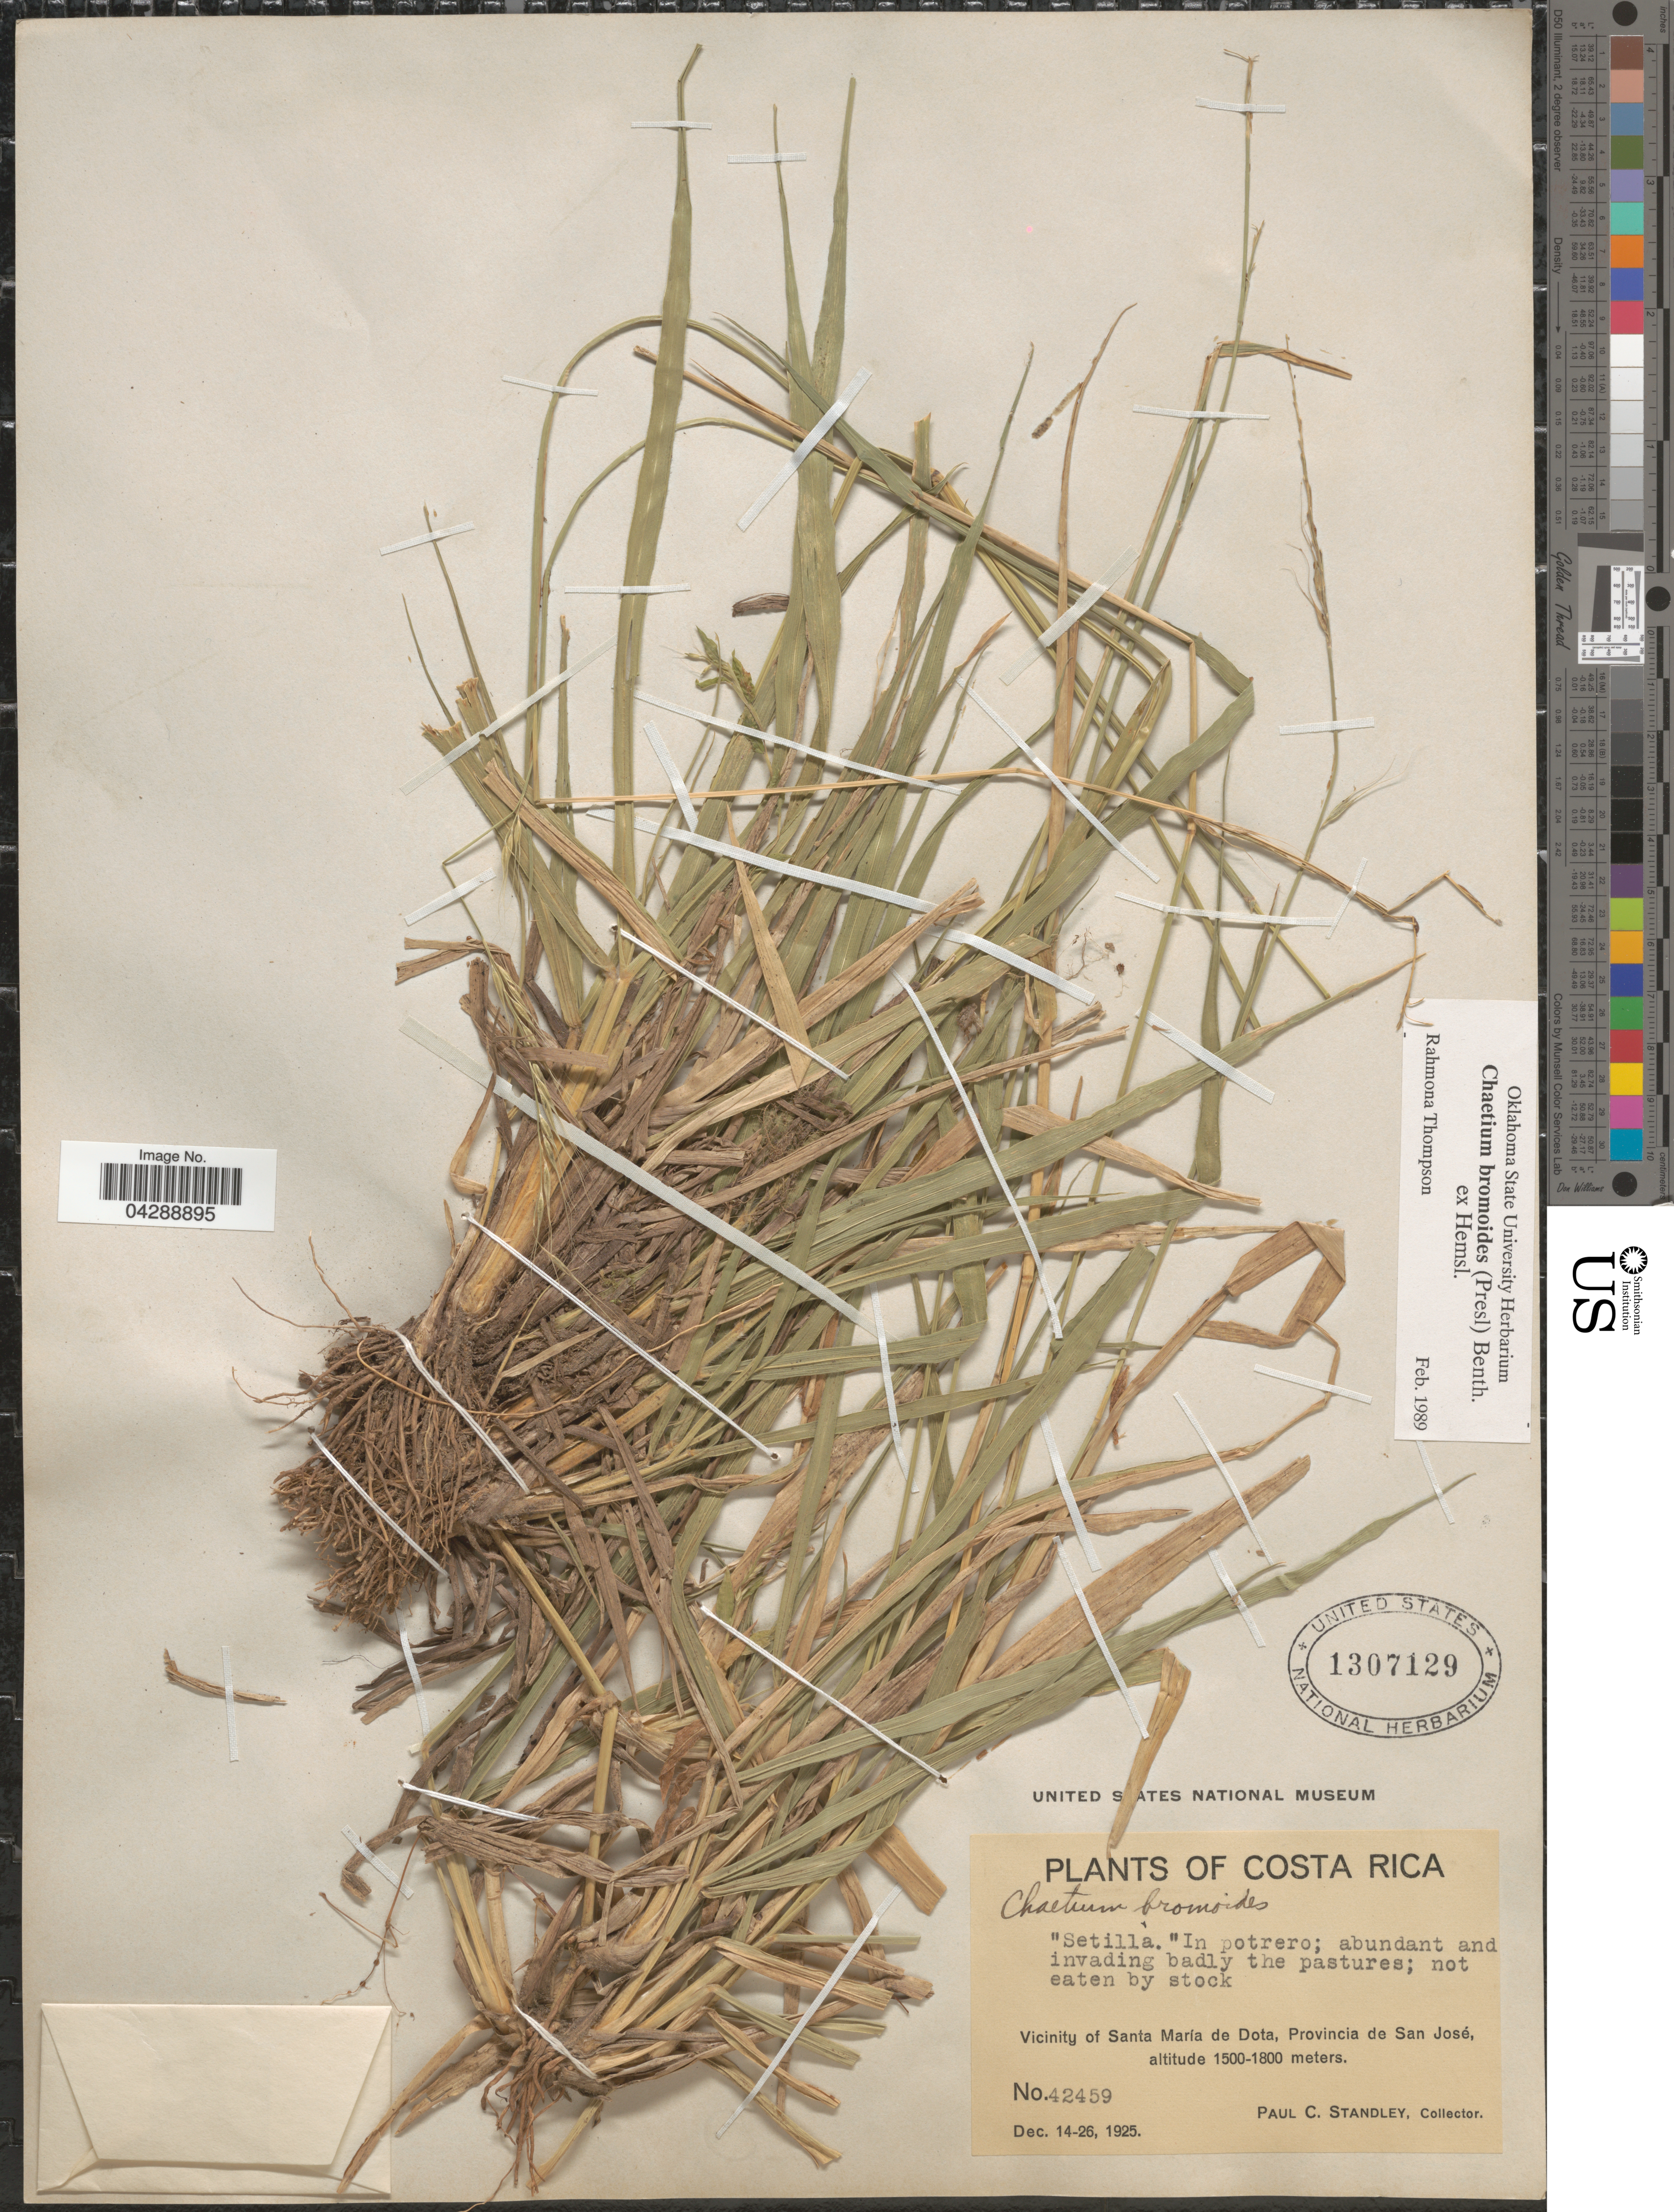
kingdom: Plantae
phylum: Tracheophyta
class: Liliopsida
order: Poales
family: Poaceae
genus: Chaetium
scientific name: Chaetium bromoides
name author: (J. Presl) Benth. ex Hemsl.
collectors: P. C. Standley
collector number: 42459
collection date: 1925-12-14/1925-12-26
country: Costa Rica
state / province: San José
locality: Vicinity of Santa María de Dota.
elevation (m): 1500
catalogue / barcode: US 1307129